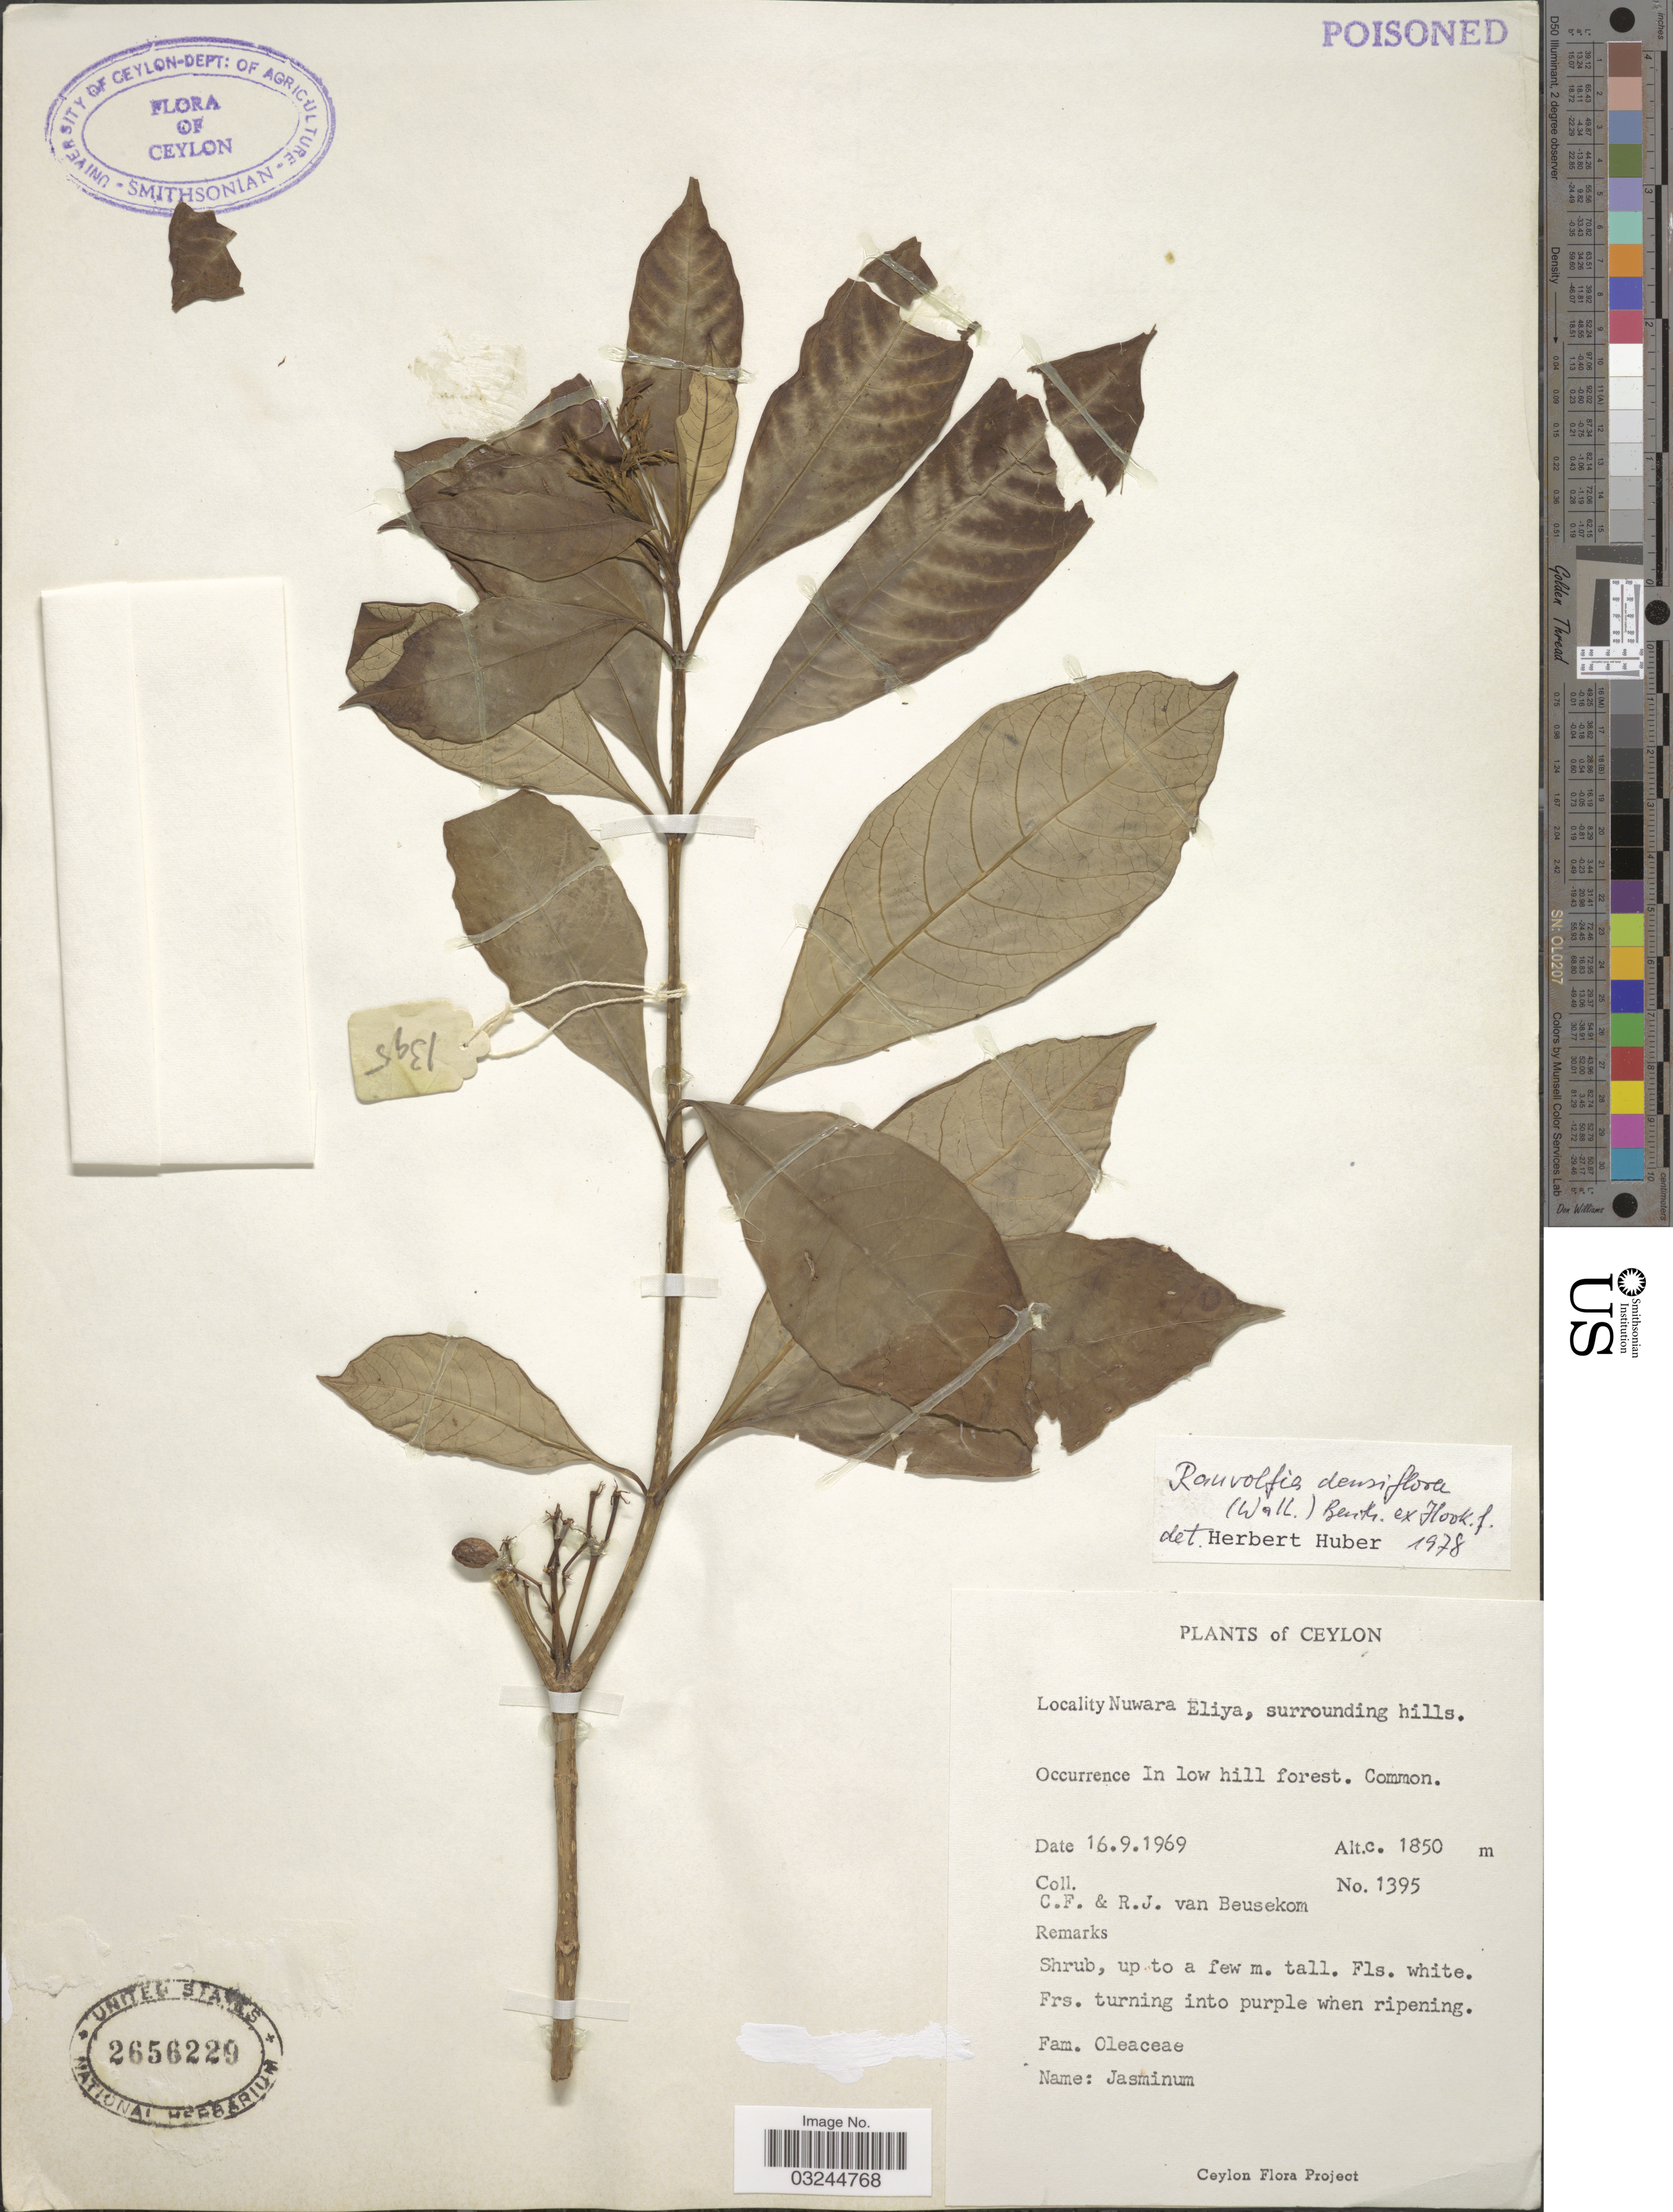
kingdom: Plantae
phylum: Tracheophyta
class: Magnoliopsida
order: Gentianales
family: Apocynaceae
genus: Rauvolfia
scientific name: Rauvolfia densiflora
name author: (Wall.) Benth. ex Hook. f.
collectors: C. F. Beusekom & R. Beusekom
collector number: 1395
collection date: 1969-09-16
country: Sri Lanka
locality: Ceylon. Nuwara Eliya, surrounding hills.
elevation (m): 1850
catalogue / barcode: US 2656229